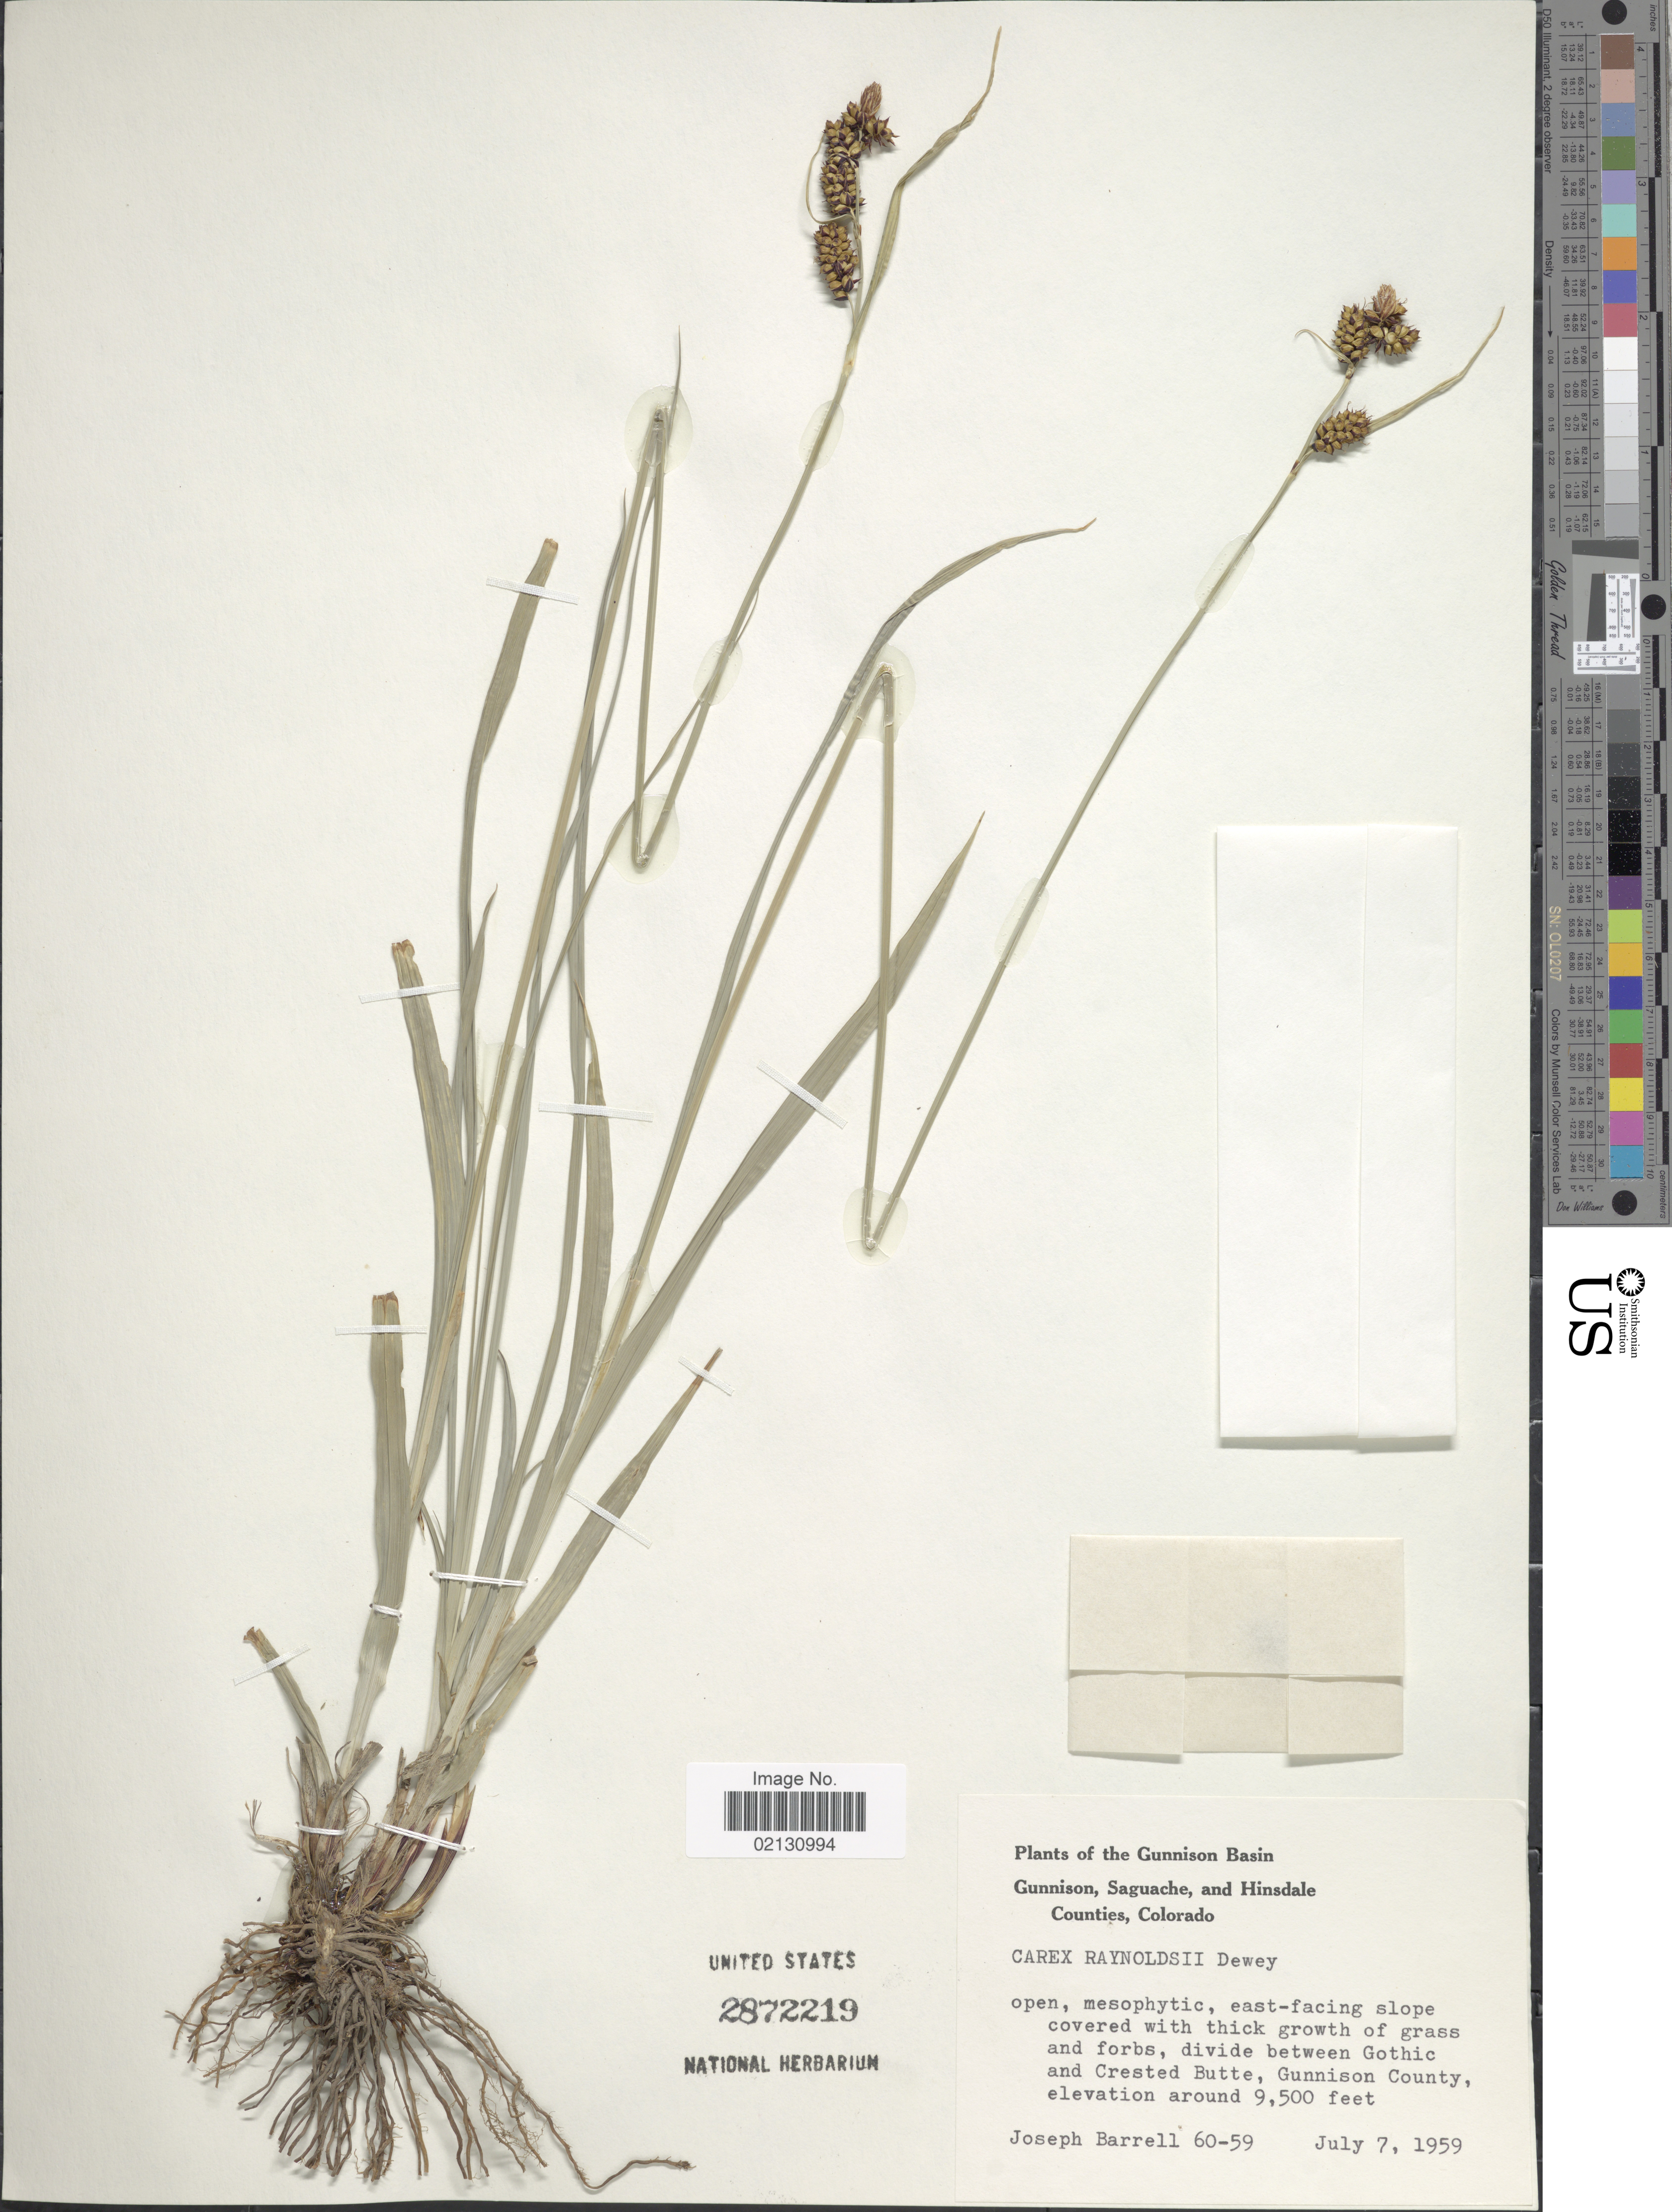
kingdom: Plantae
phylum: Tracheophyta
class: Liliopsida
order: Poales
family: Cyperaceae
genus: Carex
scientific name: Carex raynoldsii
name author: Dewey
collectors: J. Barrell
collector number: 60-59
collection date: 1959-07-07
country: United States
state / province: Colorado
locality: The Gunnison Basin Gunnison, Saguache, and Hinsdale Counties, open, mesophytic, east-facing slope covered with thick growth of grass and forbs, divide between Gothic and Crested Butte, Gunnison County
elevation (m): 2896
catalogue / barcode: US 2872219